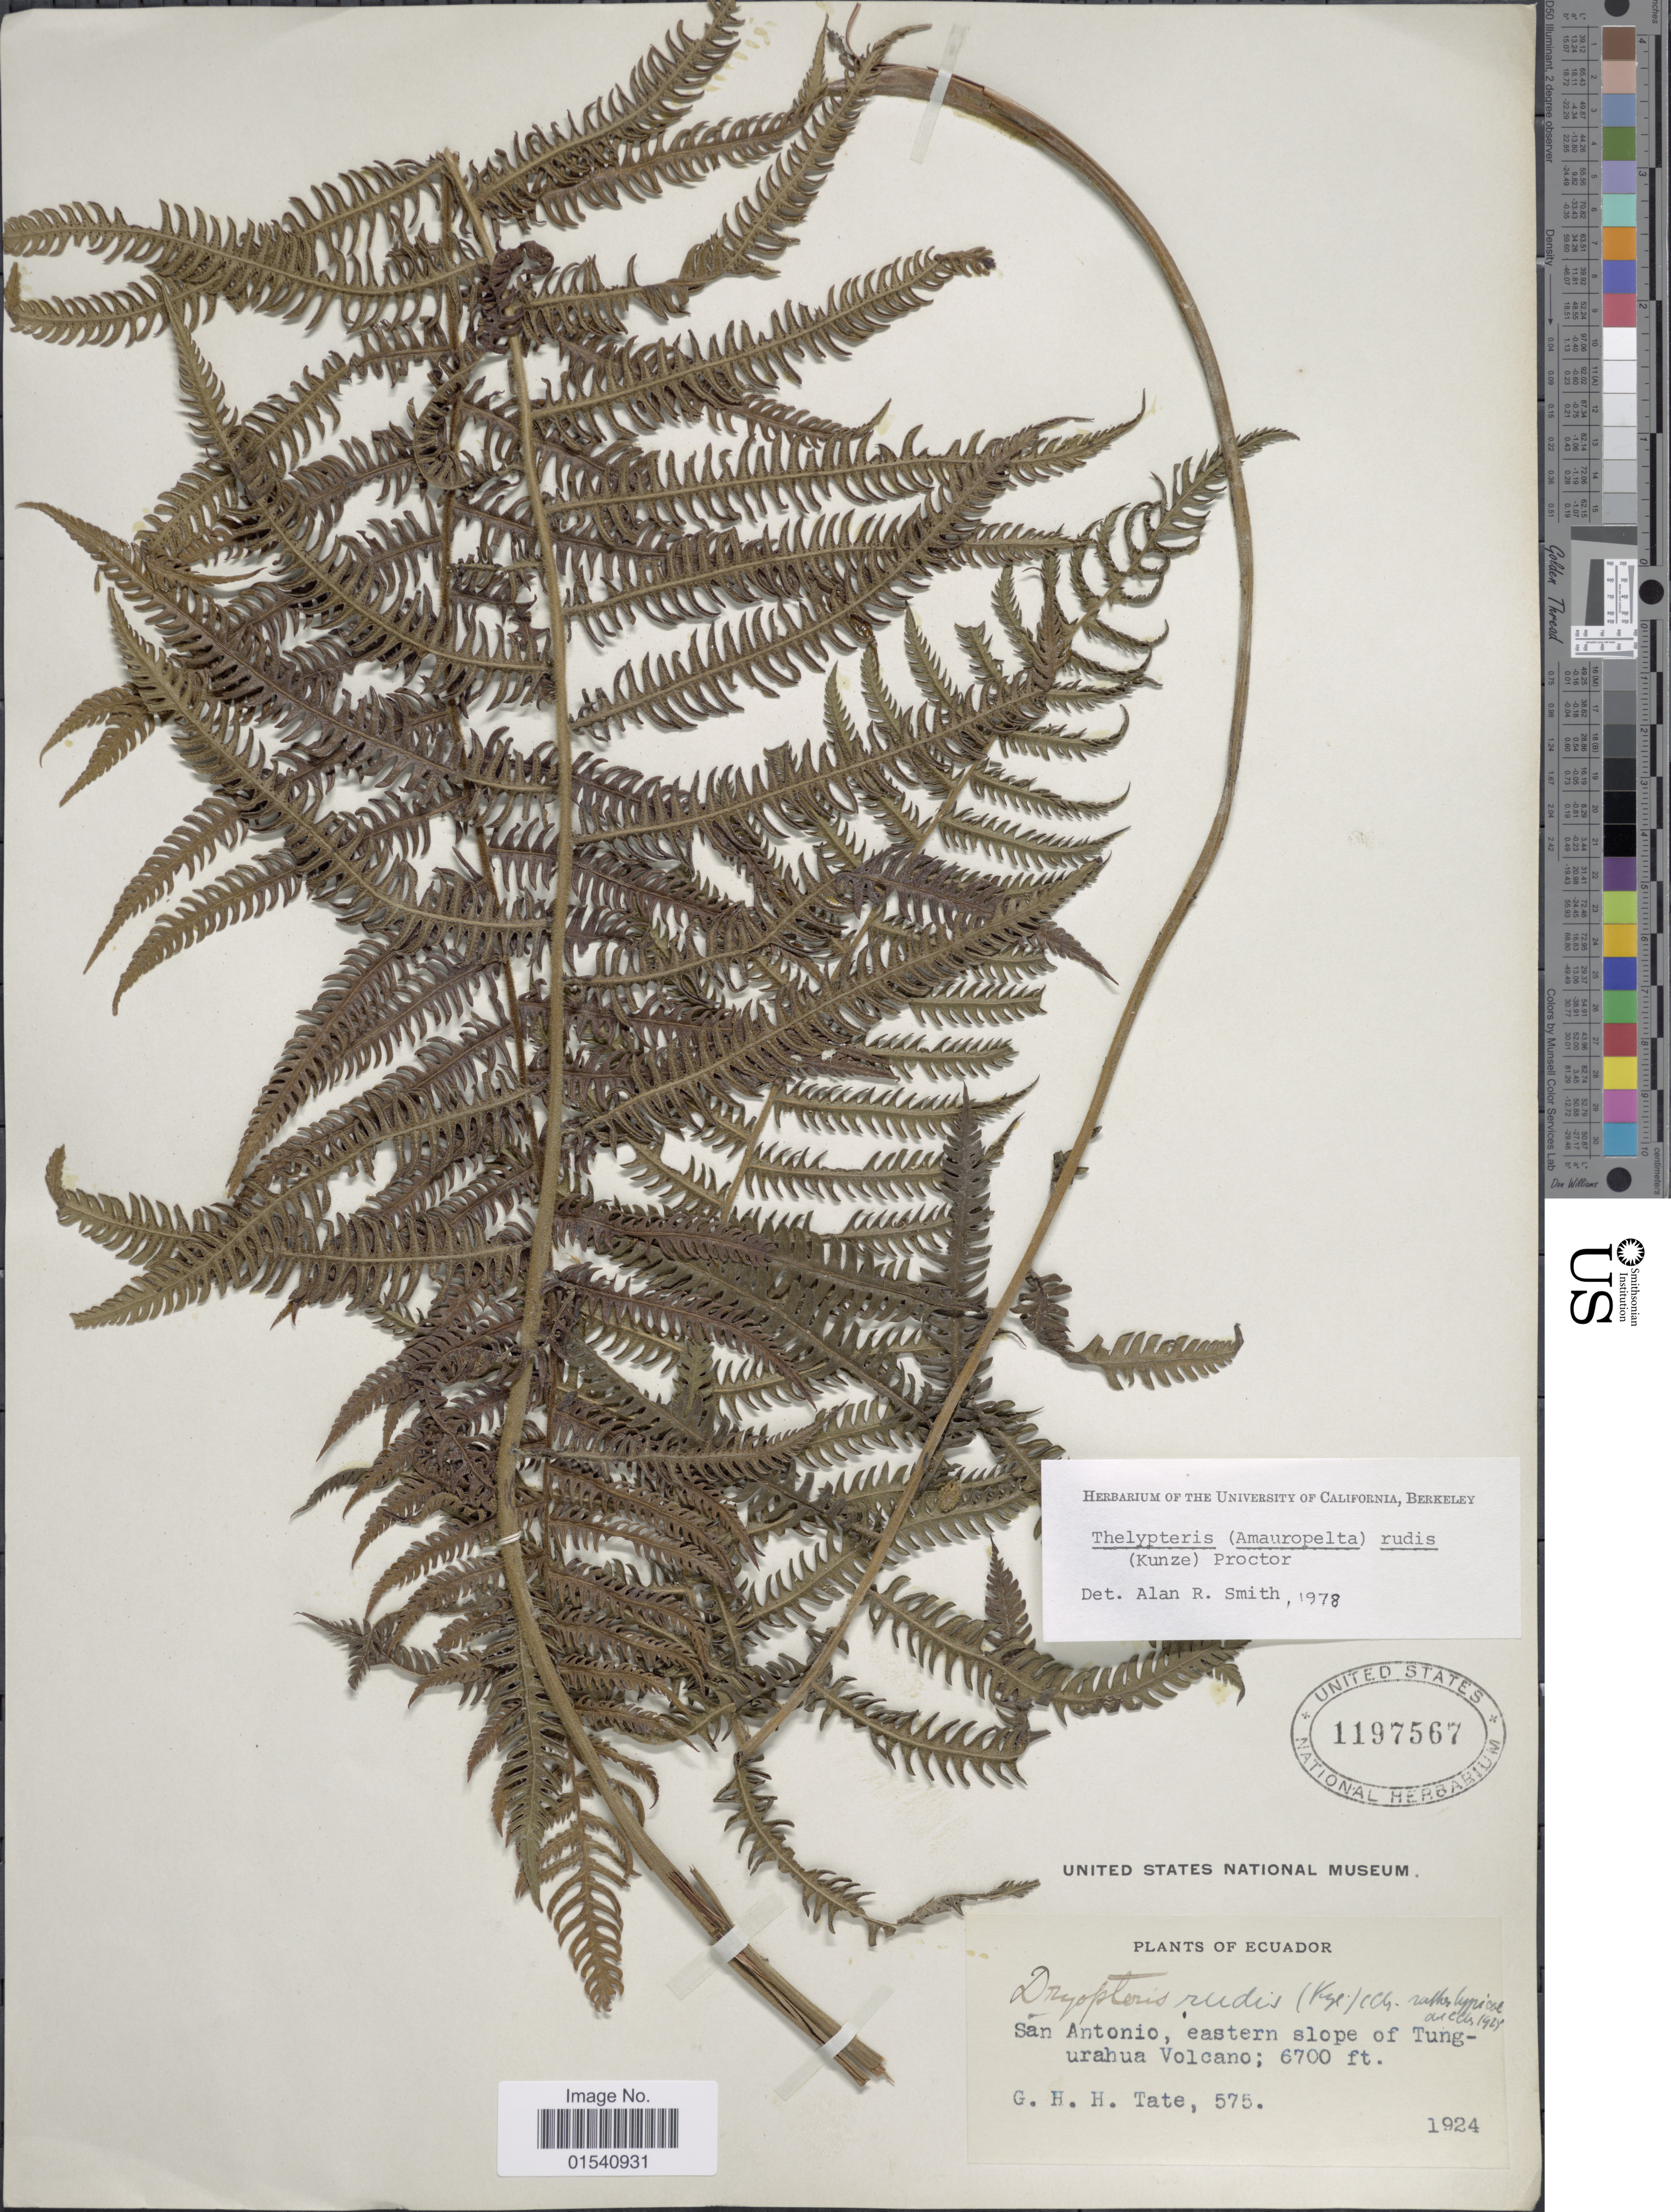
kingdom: Plantae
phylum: Tracheophyta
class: Polypodiopsida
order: Polypodiales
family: Thelypteridaceae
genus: Amauropelta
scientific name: Amauropelta rudis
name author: (Kunze) Pic. Serm.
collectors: G. H. H.Tate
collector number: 575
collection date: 1924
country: Ecuador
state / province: Tungurahua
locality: San Antonio, eastern slope of Tungurahua Volcano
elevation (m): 2042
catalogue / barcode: US 1197567